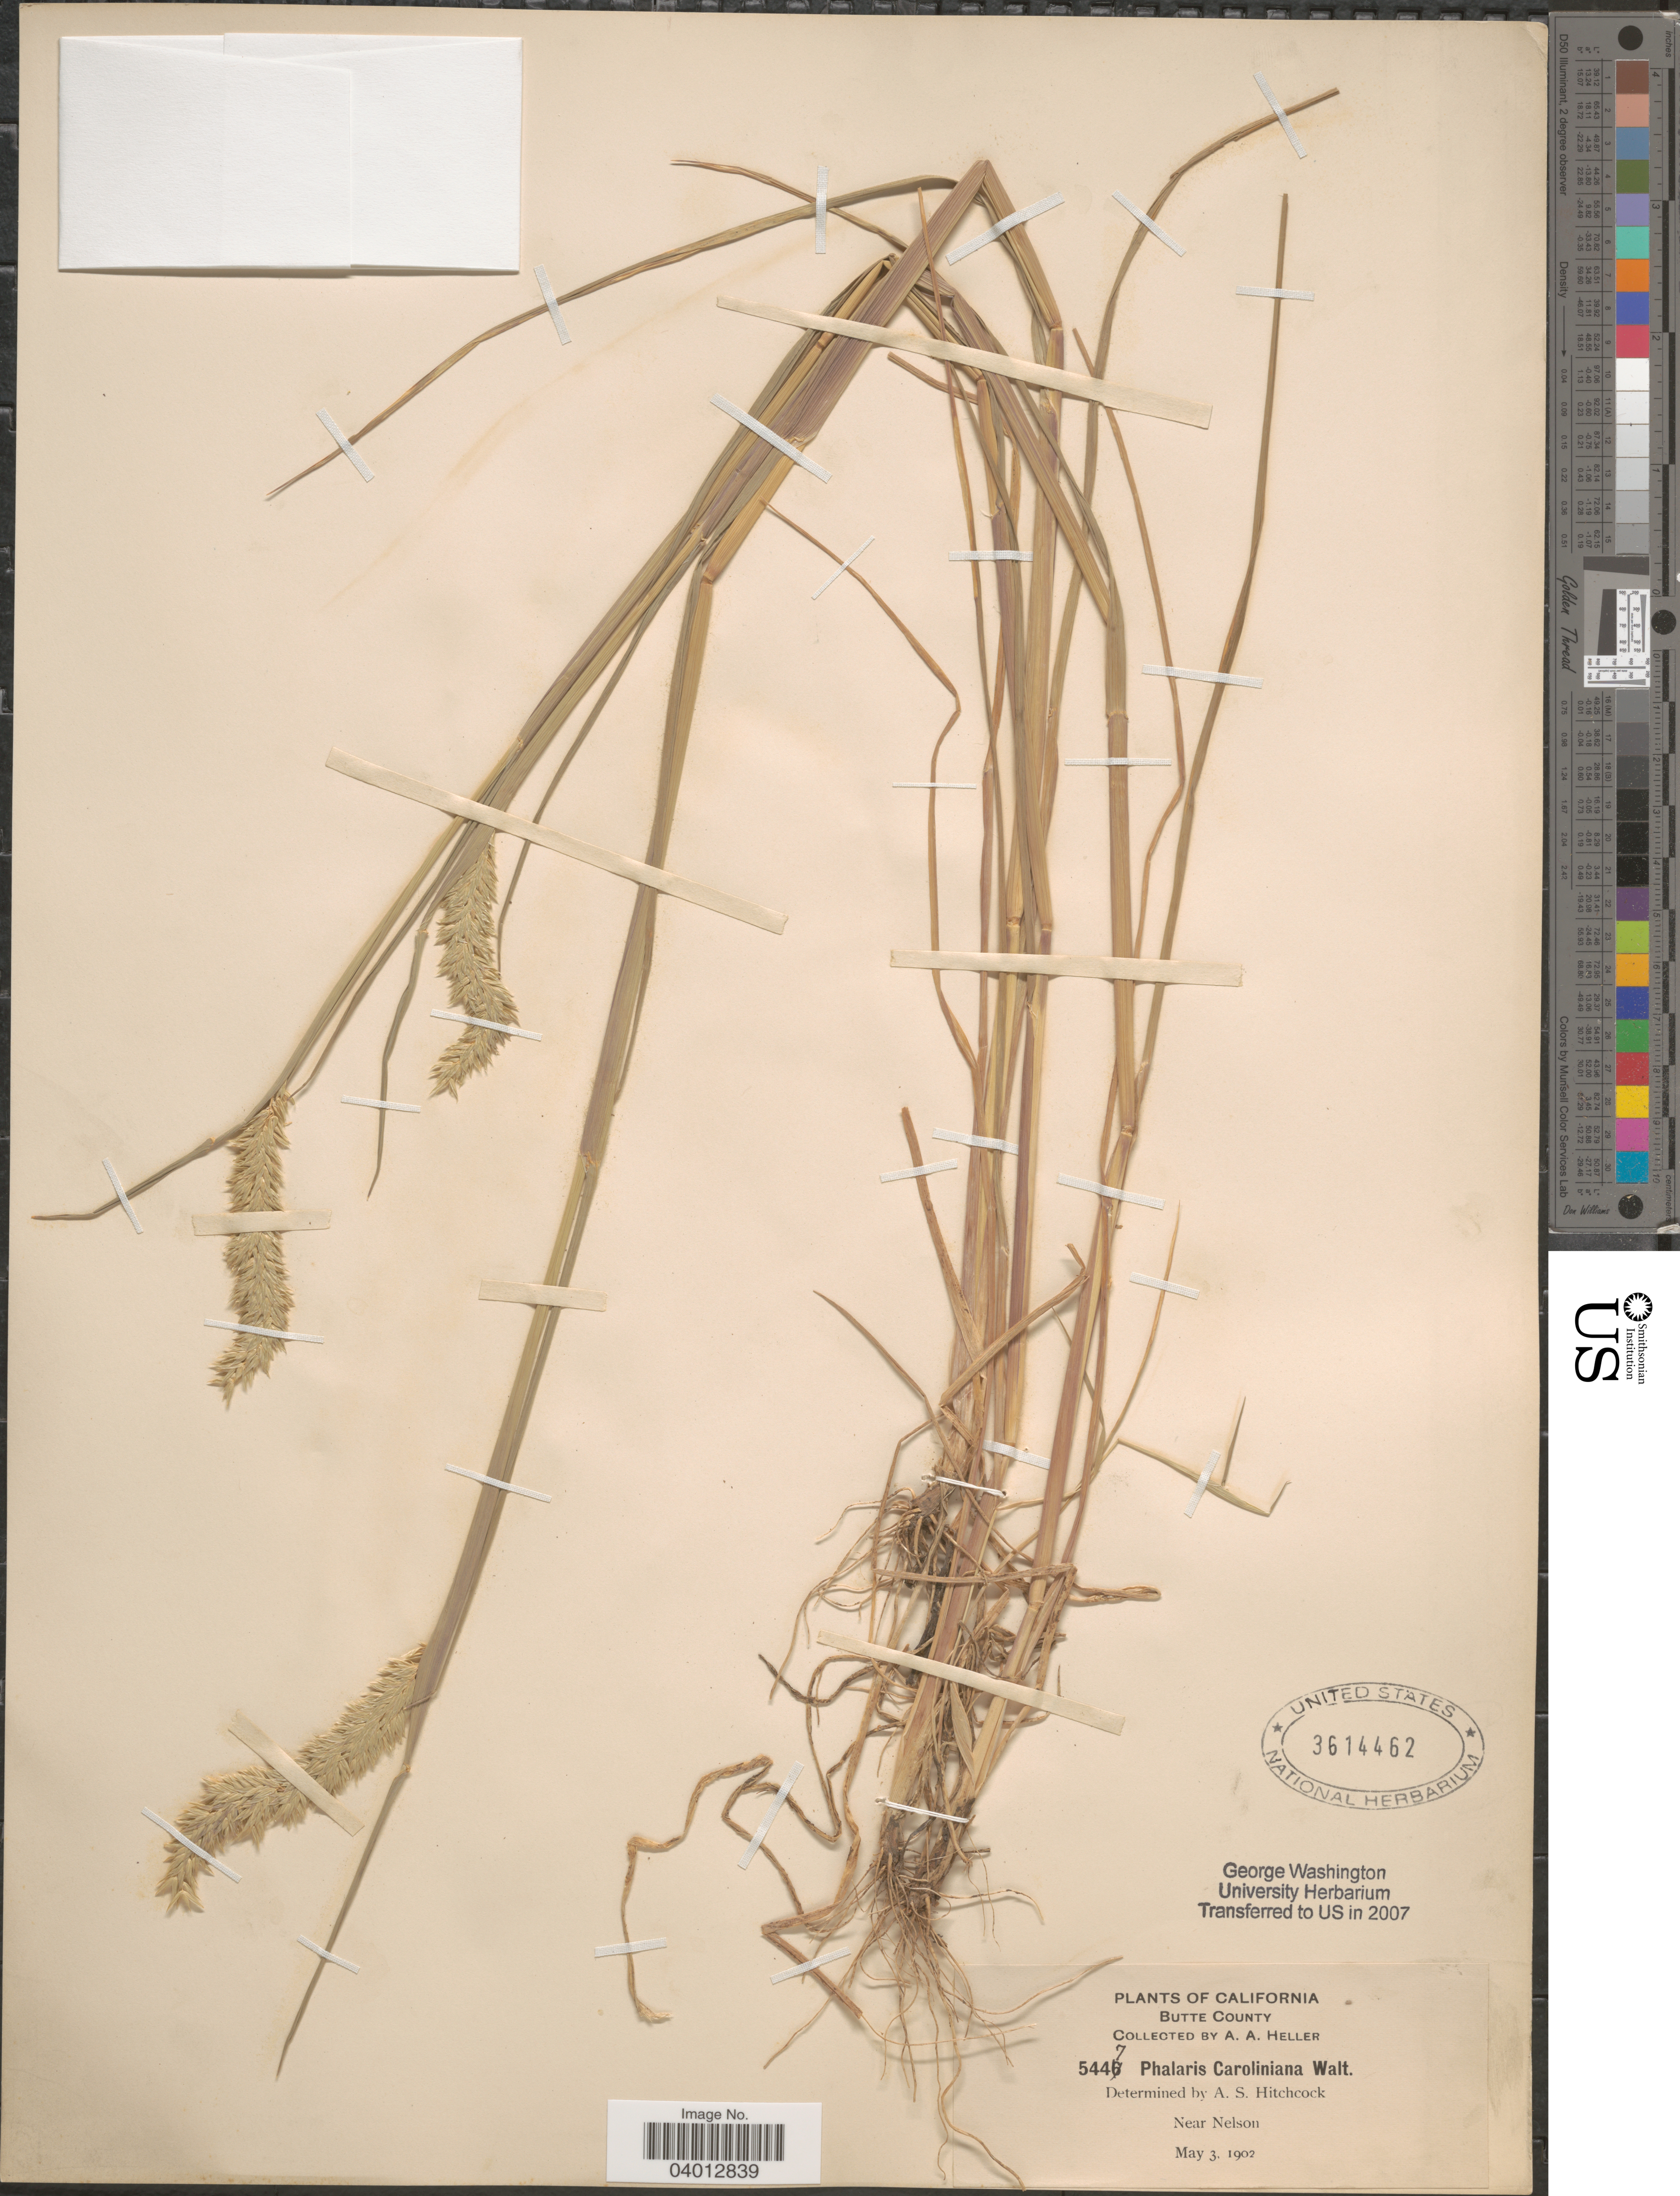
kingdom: Plantae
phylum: Tracheophyta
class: Liliopsida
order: Poales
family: Poaceae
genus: Phalaris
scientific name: Phalaris caroliniana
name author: Walter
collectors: A. A. Heller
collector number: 5447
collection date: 1902-05-03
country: United States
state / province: California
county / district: Butte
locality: Butte County. Near Nelson.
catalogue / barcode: US 3614462